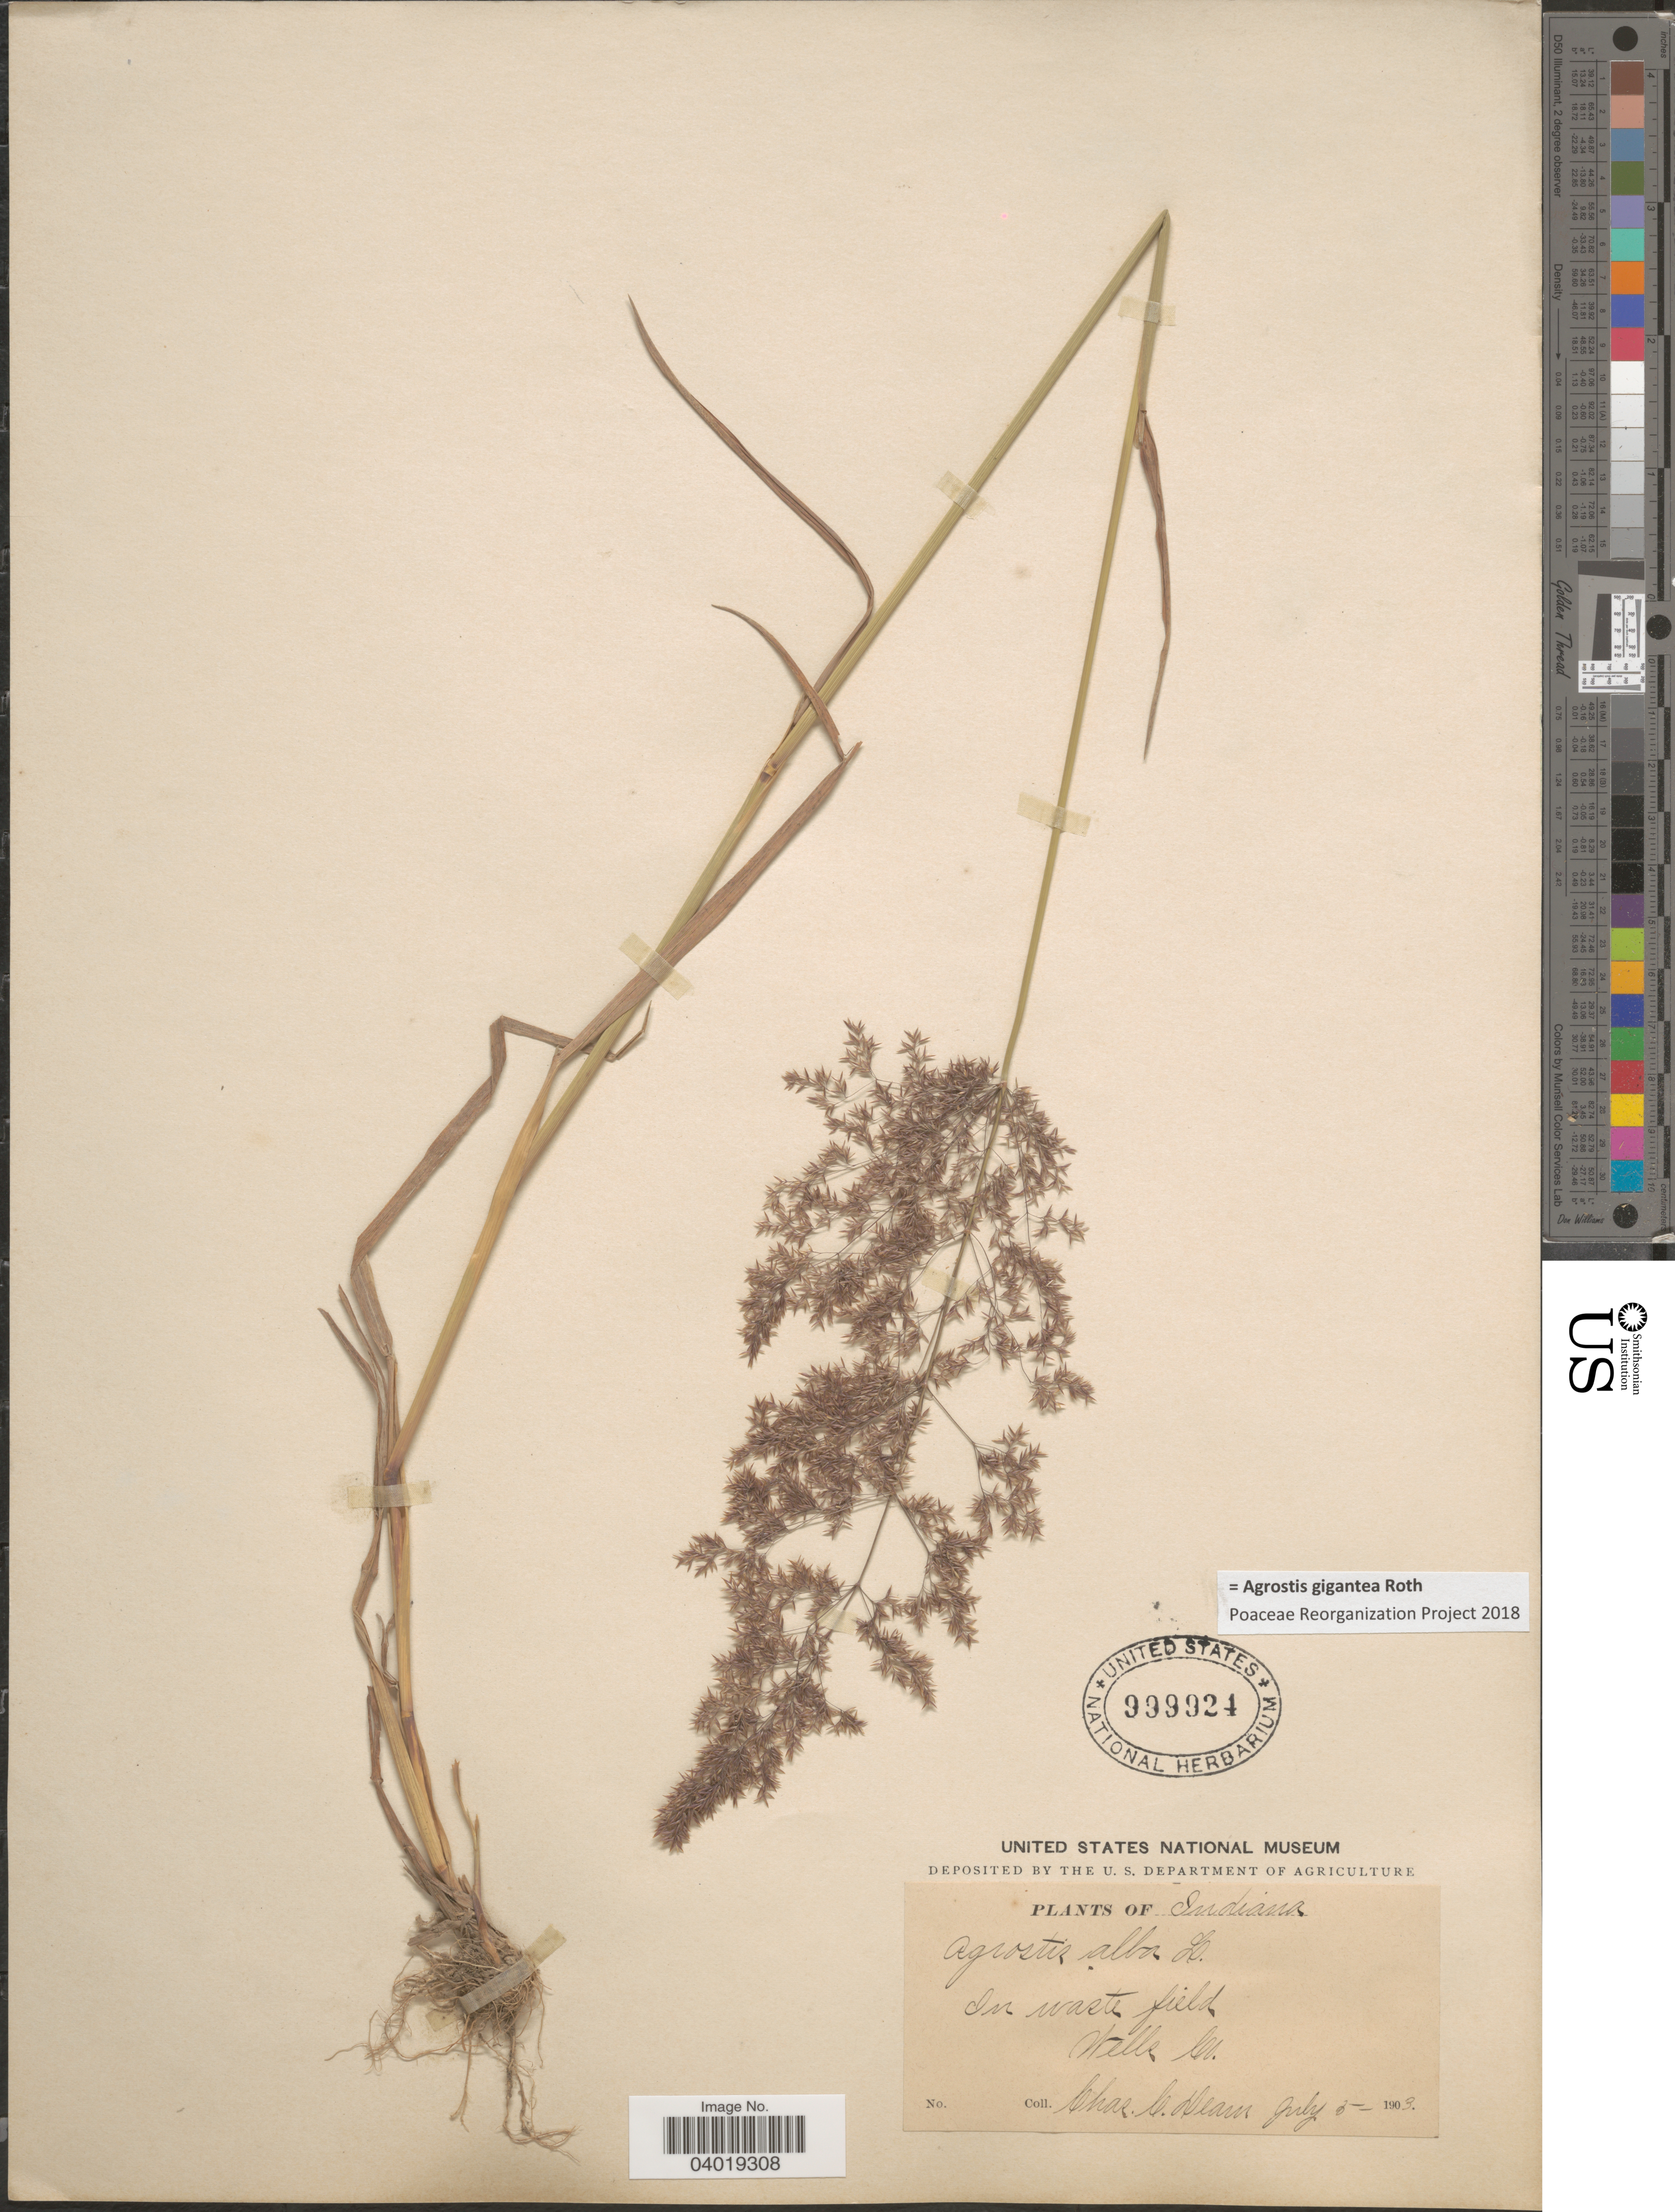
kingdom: Plantae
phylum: Tracheophyta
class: Liliopsida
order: Poales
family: Poaceae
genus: Agrostis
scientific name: Agrostis gigantea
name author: Roth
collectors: C. C. Deam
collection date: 1903-07-05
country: United States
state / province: Indiana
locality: Wells Co.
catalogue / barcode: US 999924